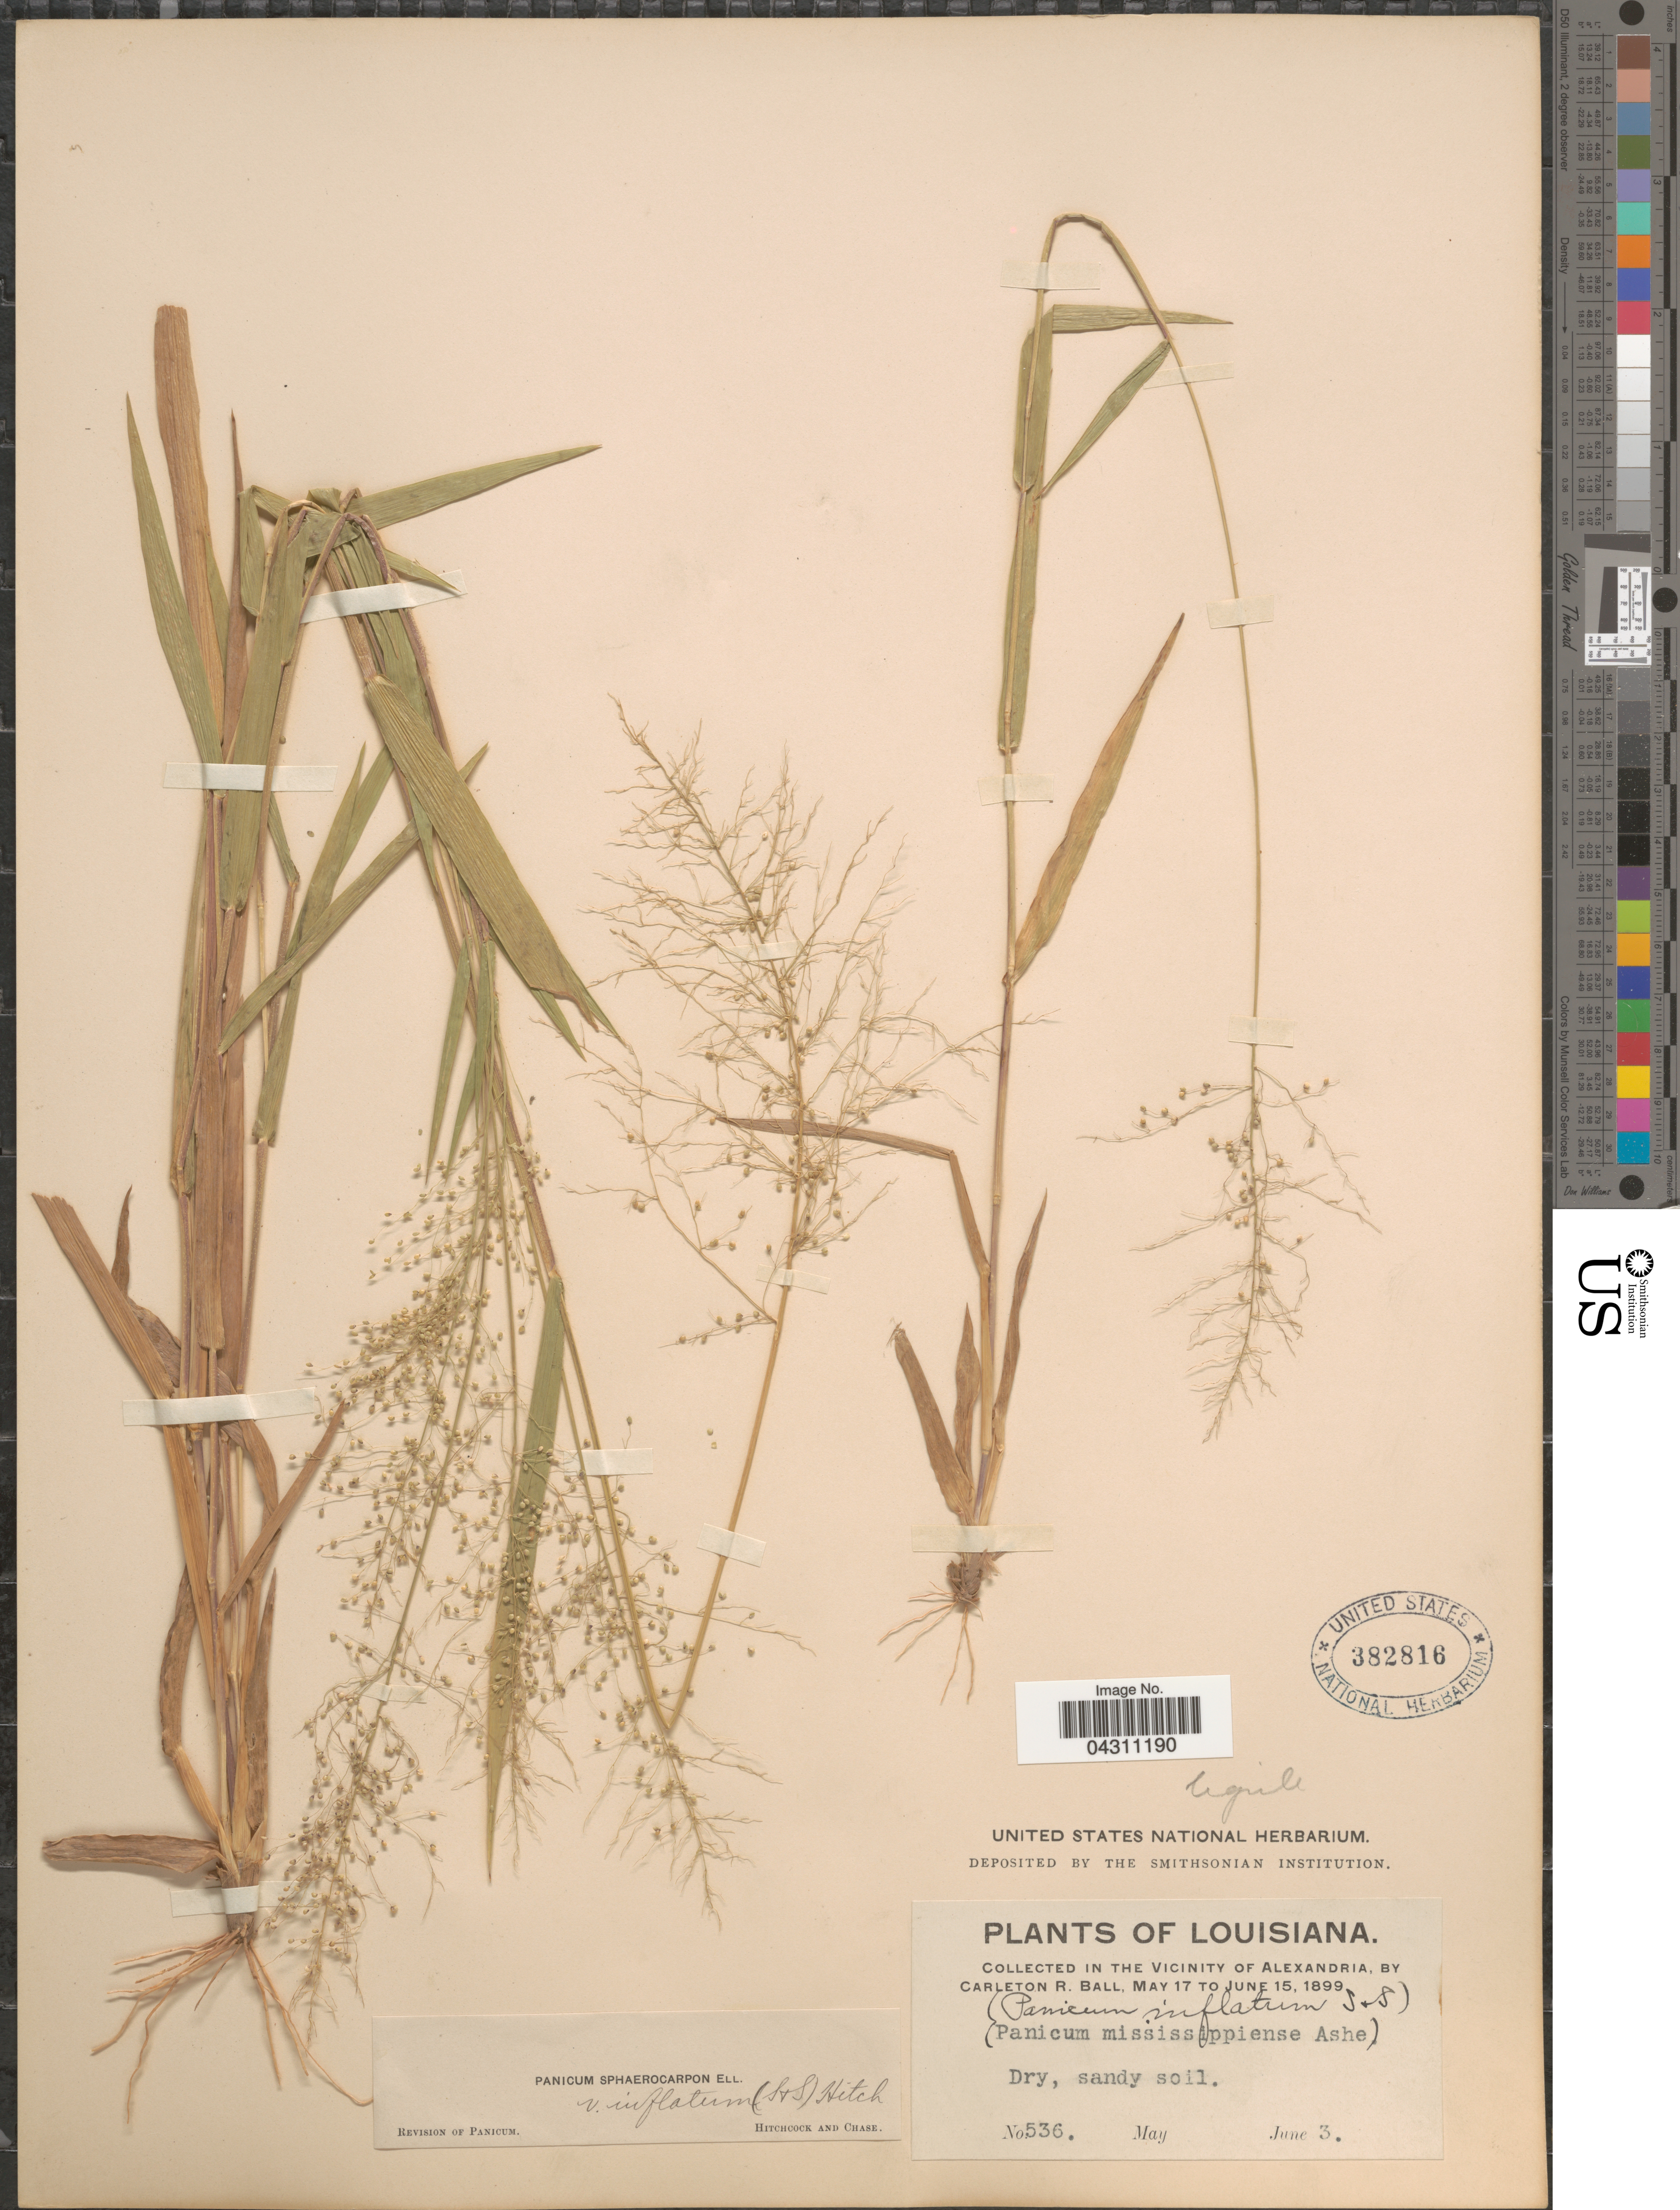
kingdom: Plantae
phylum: Tracheophyta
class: Liliopsida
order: Poales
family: Poaceae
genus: Dichanthelium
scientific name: Dichanthelium sphaerocarpon var. sphaerocarpon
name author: (Elliott) Gould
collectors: C. R. Ball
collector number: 536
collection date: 1899-06-03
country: United States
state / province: Louisiana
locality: In the vicinity of Alexandria. Dry, sandy soil.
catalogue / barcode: US 382816